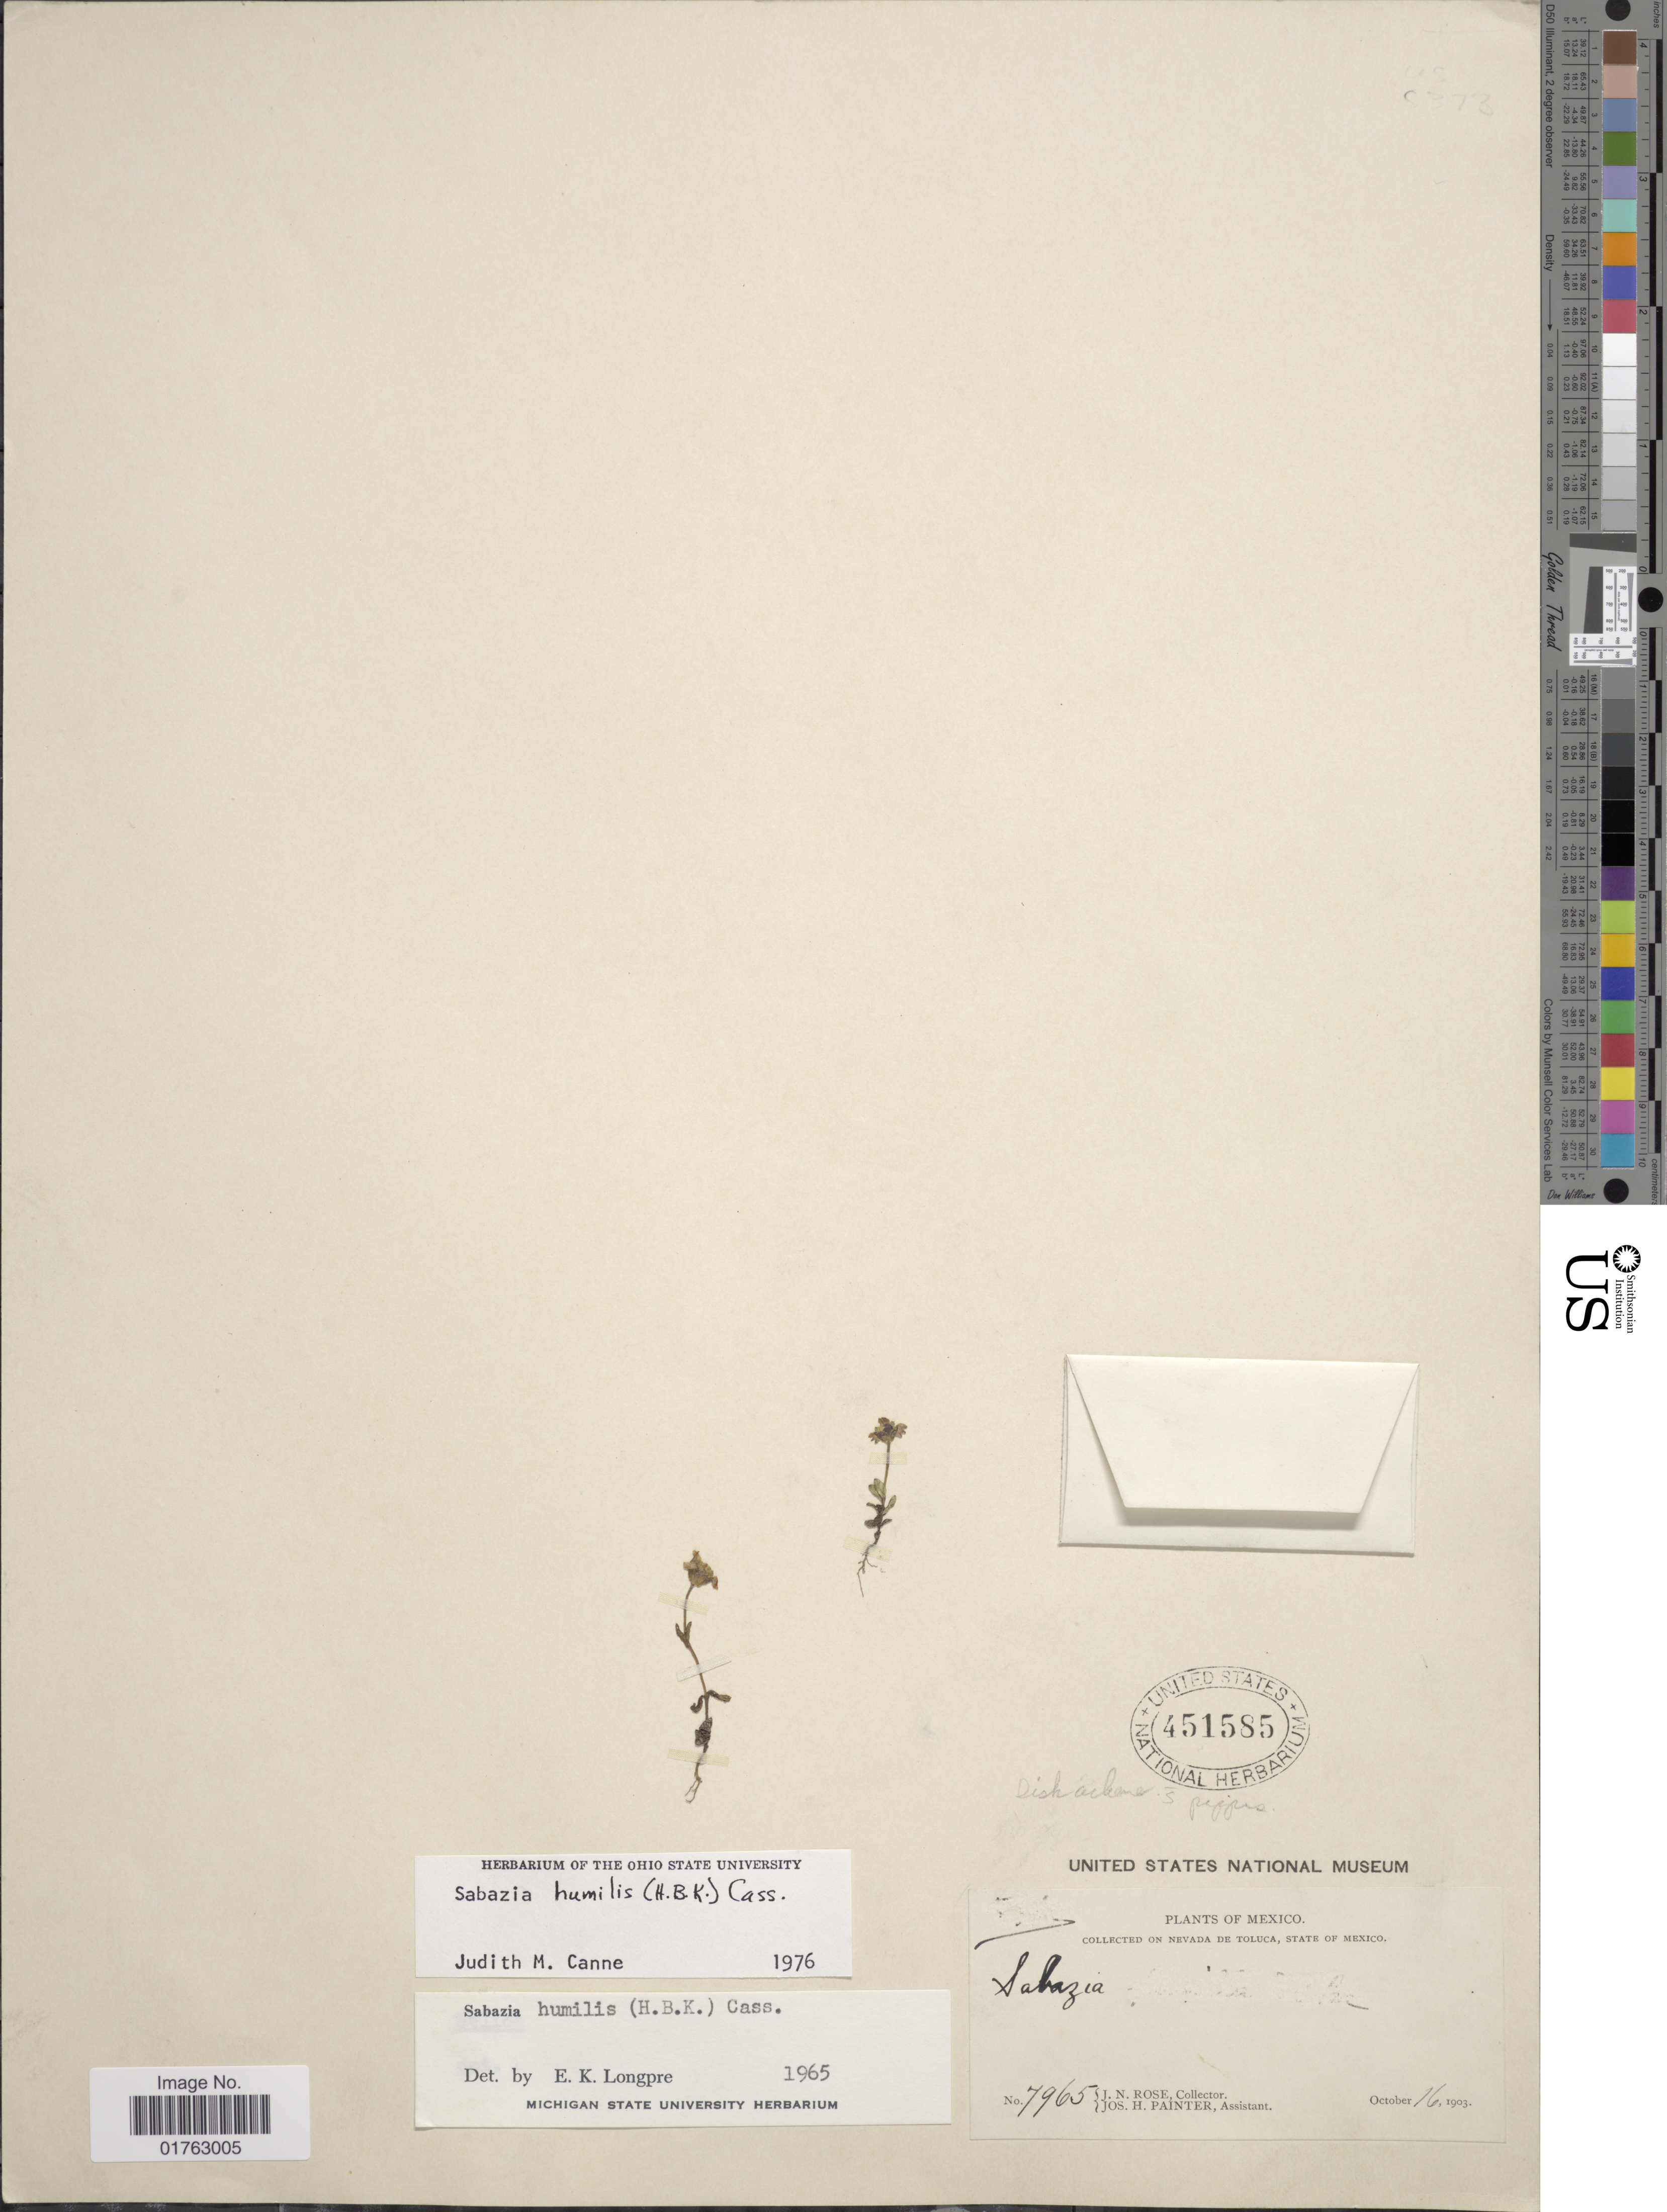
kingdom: Plantae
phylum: Tracheophyta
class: Magnoliopsida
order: Asterales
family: Asteraceae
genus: Sabazia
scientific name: Sabazia humilis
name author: (Kunth) Cass.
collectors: J. N. Rose & J. H. Painter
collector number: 7965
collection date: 1903-10-16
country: Mexico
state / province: México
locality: Nevada de Toluca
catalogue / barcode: US 451585